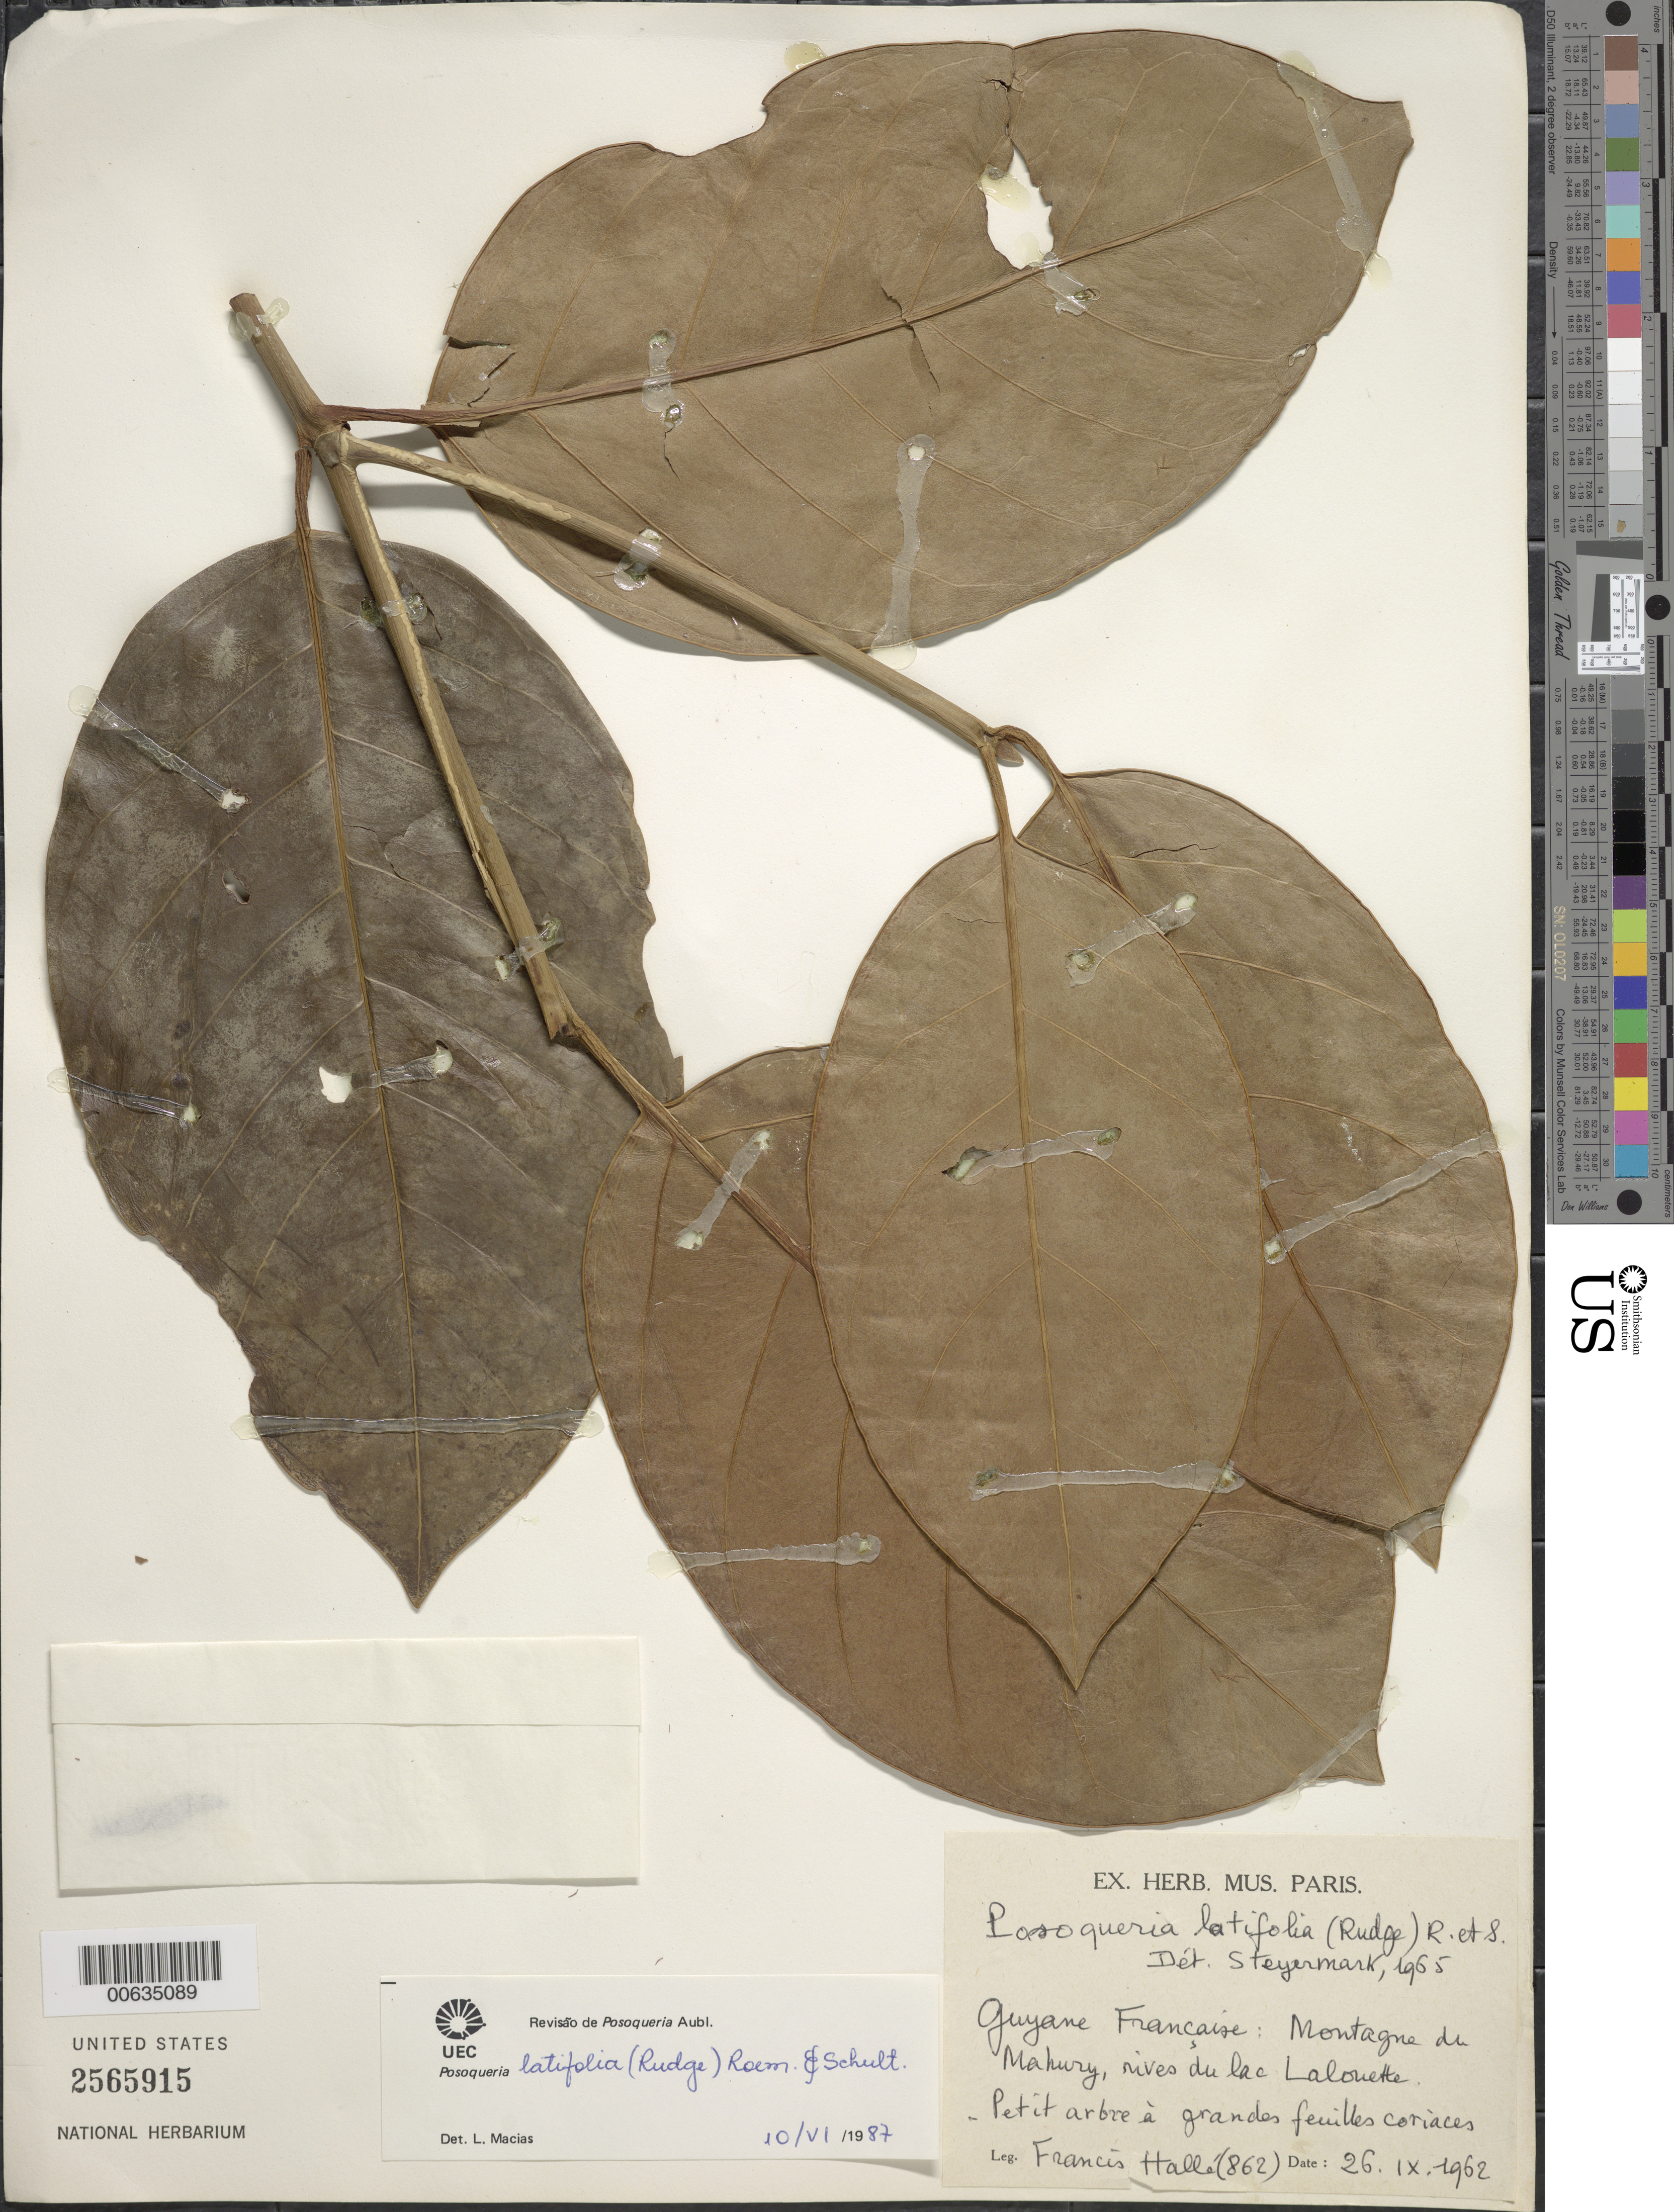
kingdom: Plantae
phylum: Tracheophyta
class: Magnoliopsida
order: Gentianales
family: Rubiaceae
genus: Posoqueria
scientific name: Posoqueria latifolia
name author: (Rudge) Roem. & Schult.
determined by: Macias, L.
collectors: F. Hallé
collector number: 862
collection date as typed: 26-Sep-62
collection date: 1962-09-26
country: French Guiana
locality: Montagne de Mahury, rives du lac Lalouette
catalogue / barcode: US 2565915